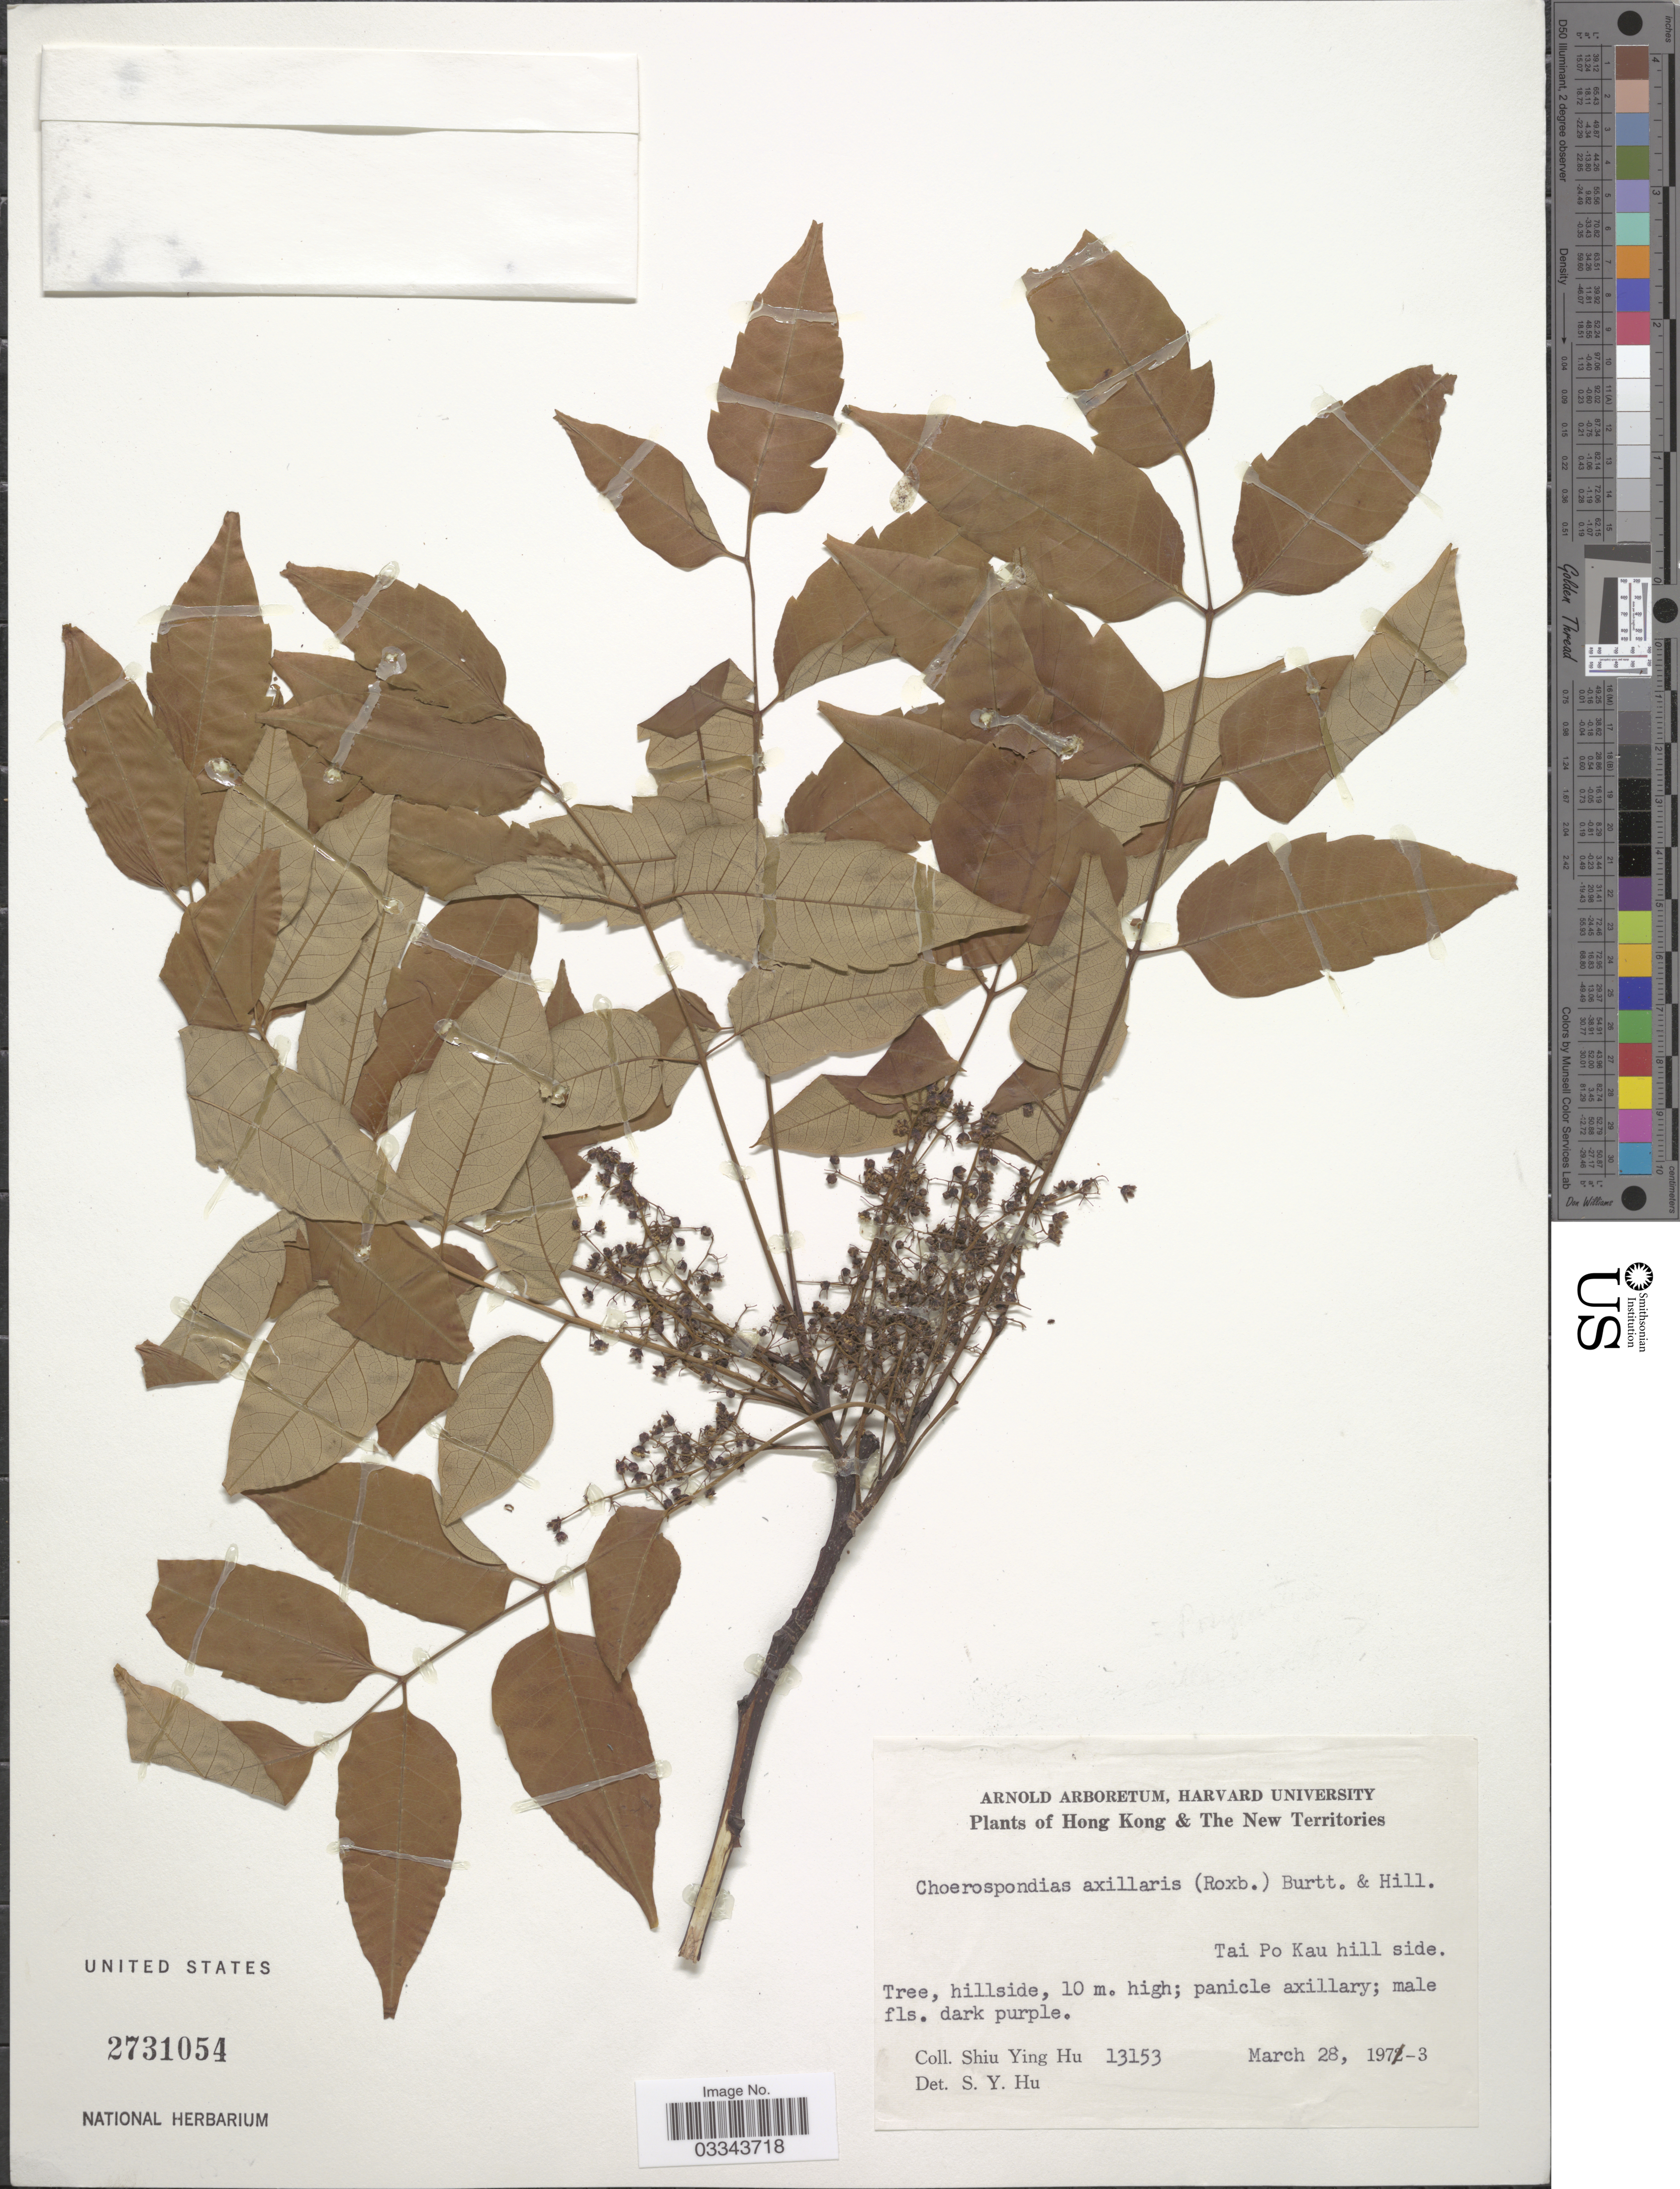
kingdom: Plantae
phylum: Tracheophyta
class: Magnoliopsida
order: Sapindales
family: Anacardiaceae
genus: Choerospondias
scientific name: Choerospondias axillaris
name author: (Roxb.) B.L. Burtt & A.W. Hill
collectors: S. Y. Hu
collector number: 13153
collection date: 1973-03-28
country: China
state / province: Hong Kong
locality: Hong Kong & The New Territories. Tai Po Kau hill side.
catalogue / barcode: US 2731054